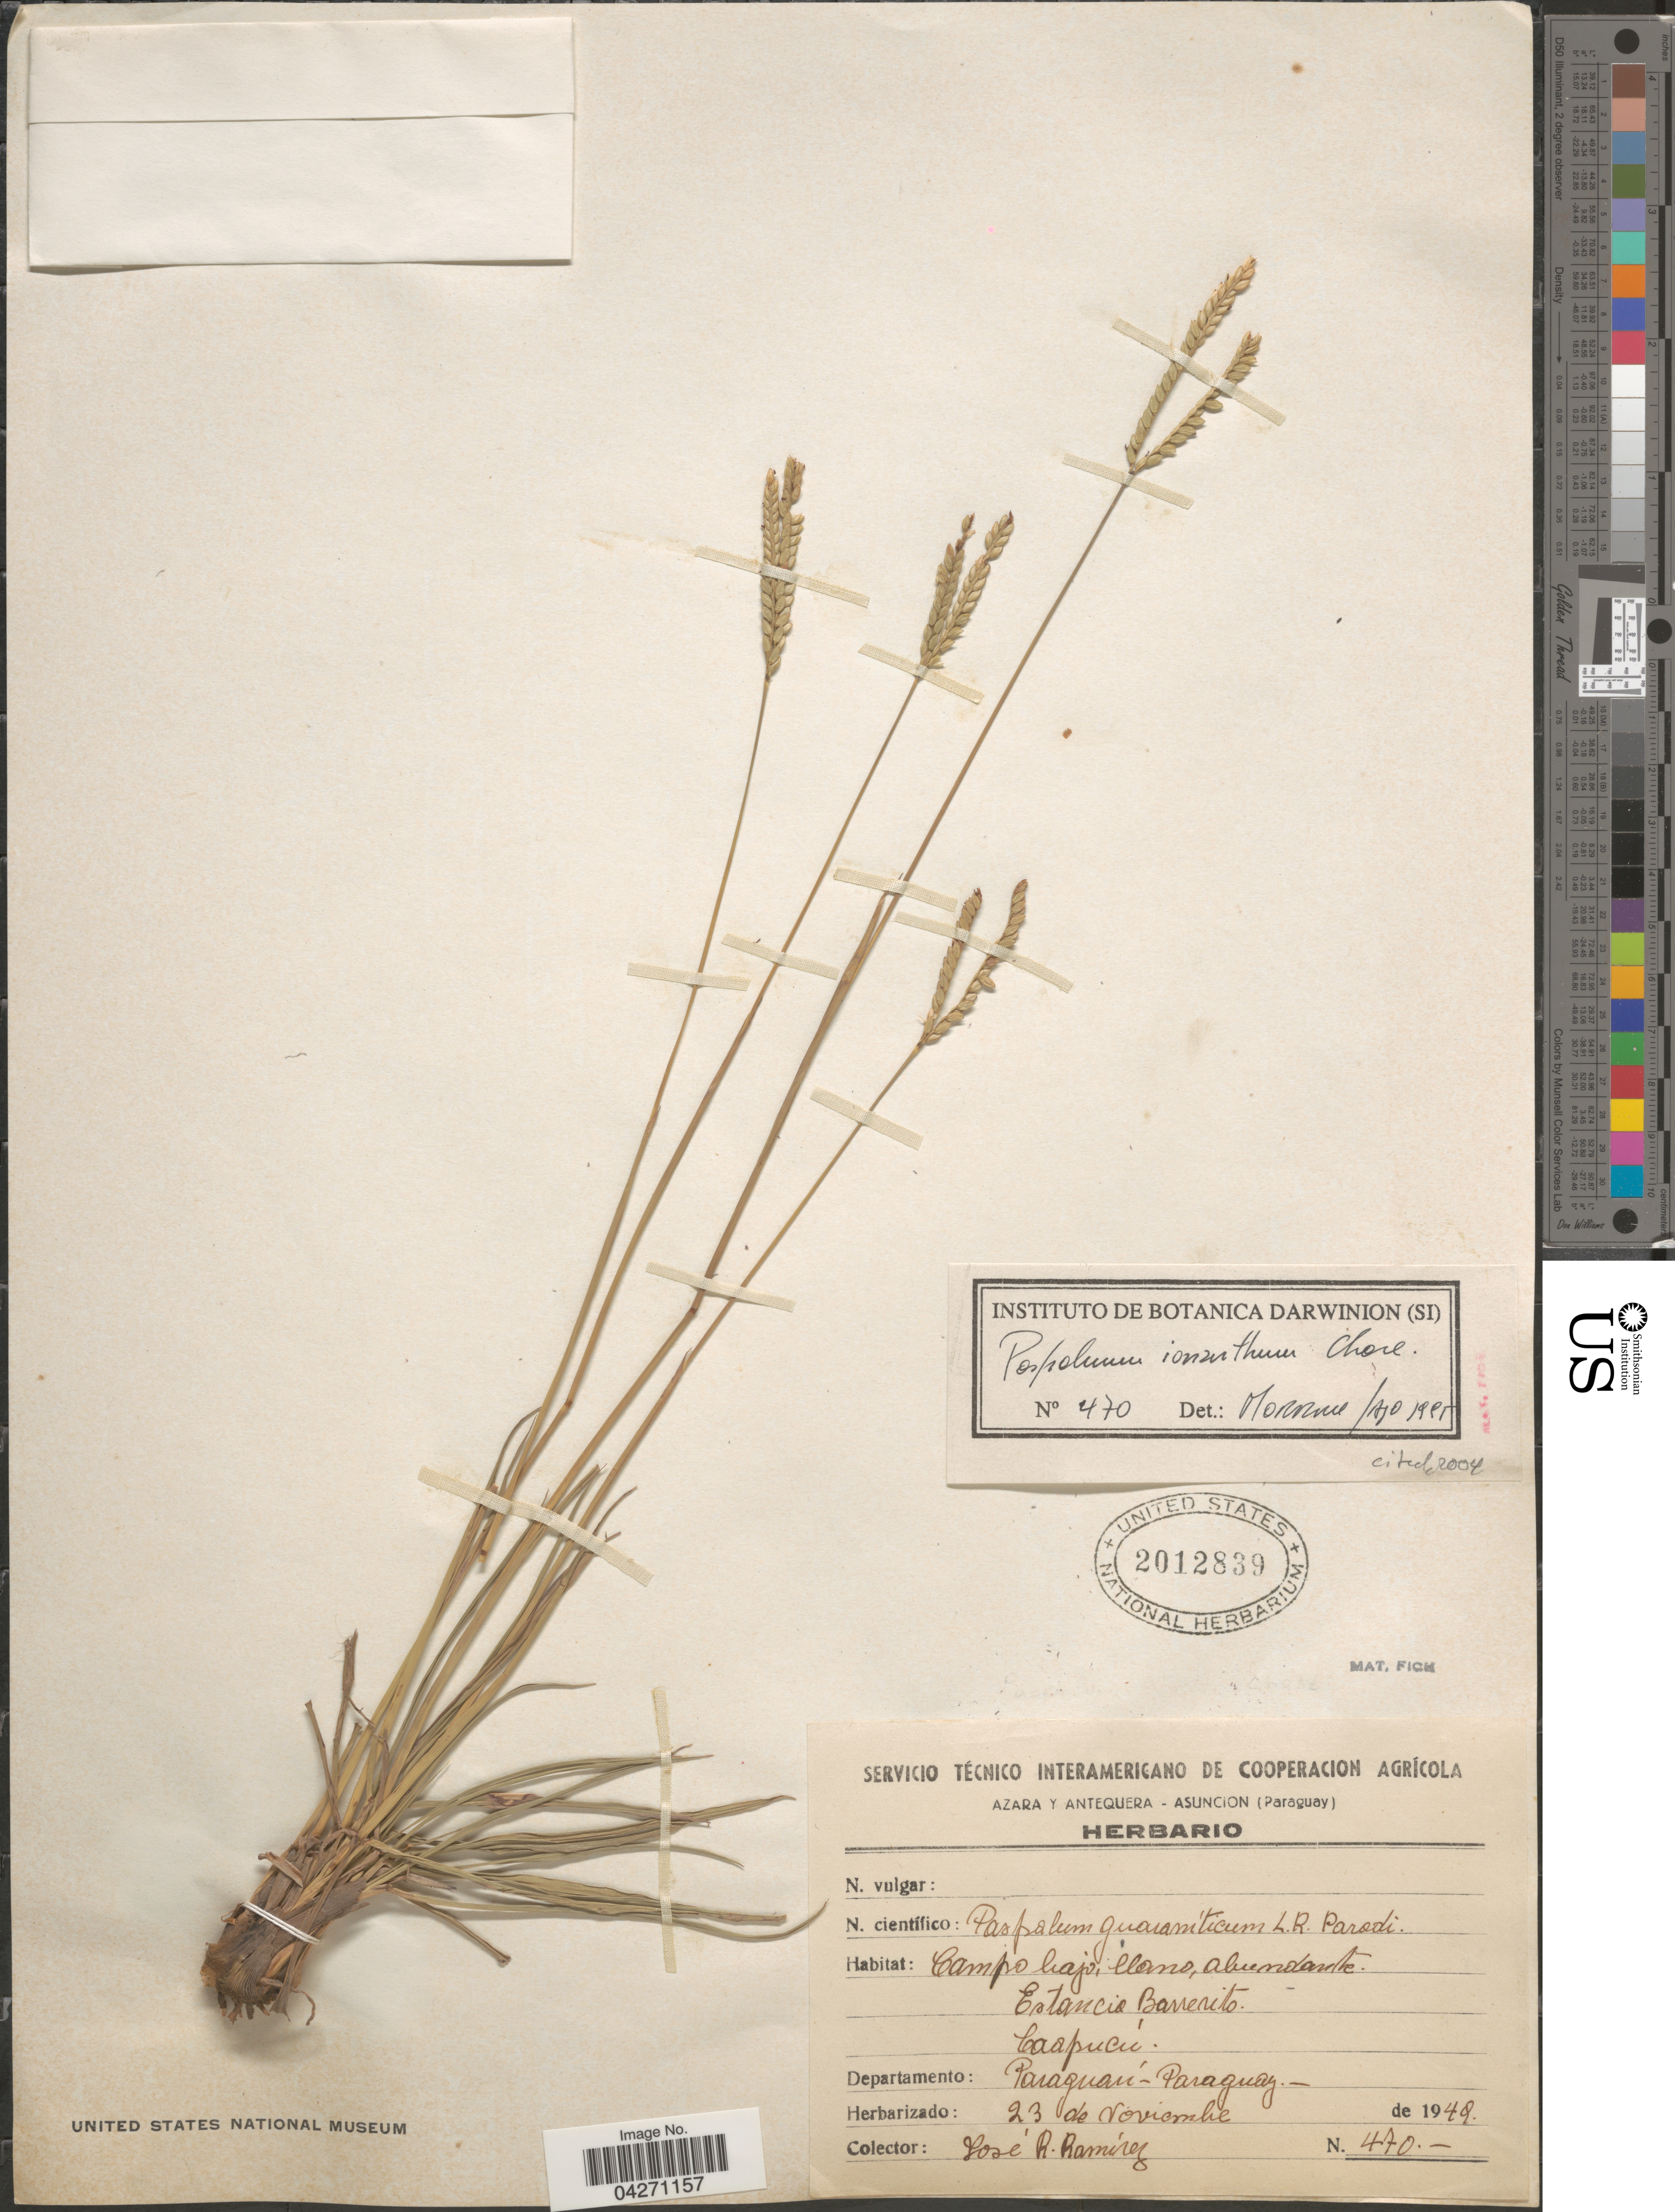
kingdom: Plantae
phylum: Tracheophyta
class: Liliopsida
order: Poales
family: Poaceae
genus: Paspalum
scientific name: Paspalum ionanthum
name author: Chase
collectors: J. Ramírez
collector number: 470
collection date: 1948-11-23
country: Paraguay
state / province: Paraguari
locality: Estancia Barrerito. Caapucú. Departamento: Paraguarí.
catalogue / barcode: US 2012839